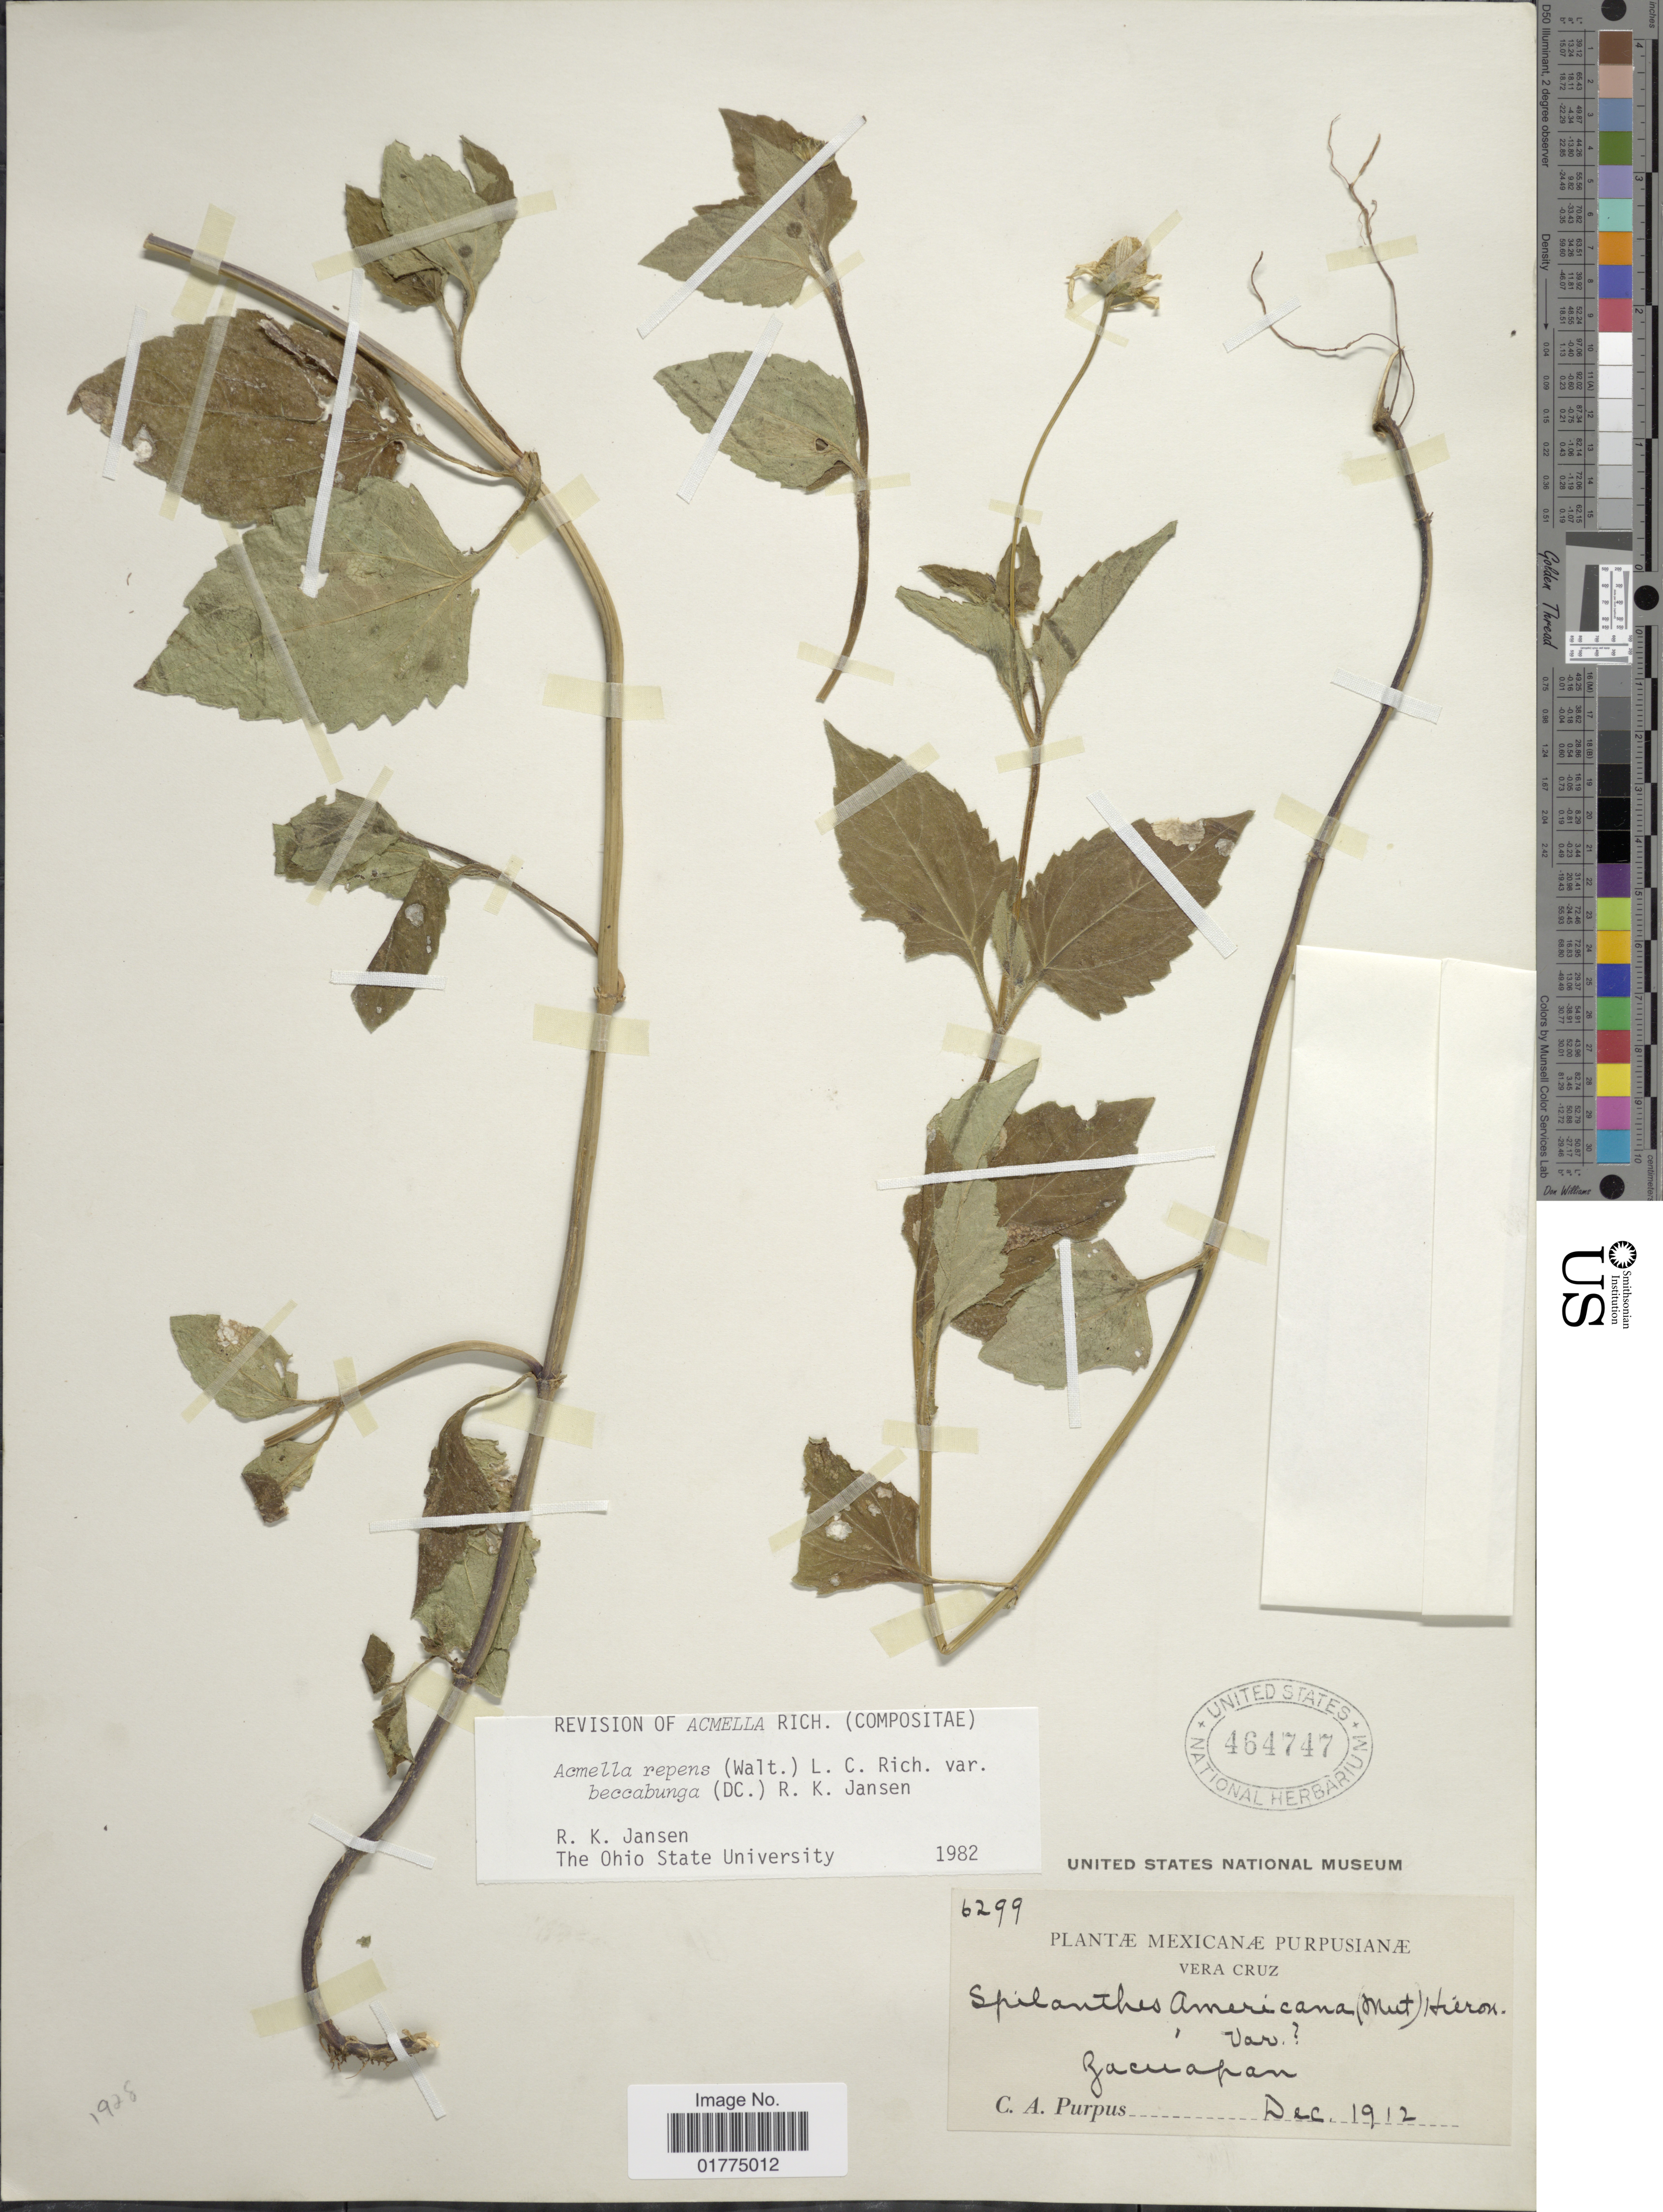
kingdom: Plantae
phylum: Tracheophyta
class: Magnoliopsida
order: Asterales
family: Asteraceae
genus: Acmella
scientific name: Acmella repens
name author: (Walter) Rich.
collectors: C. A. Purpus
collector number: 6299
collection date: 1912-12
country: Mexico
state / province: Veracruz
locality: Vera Cruz. Zacuapan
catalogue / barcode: US 464747